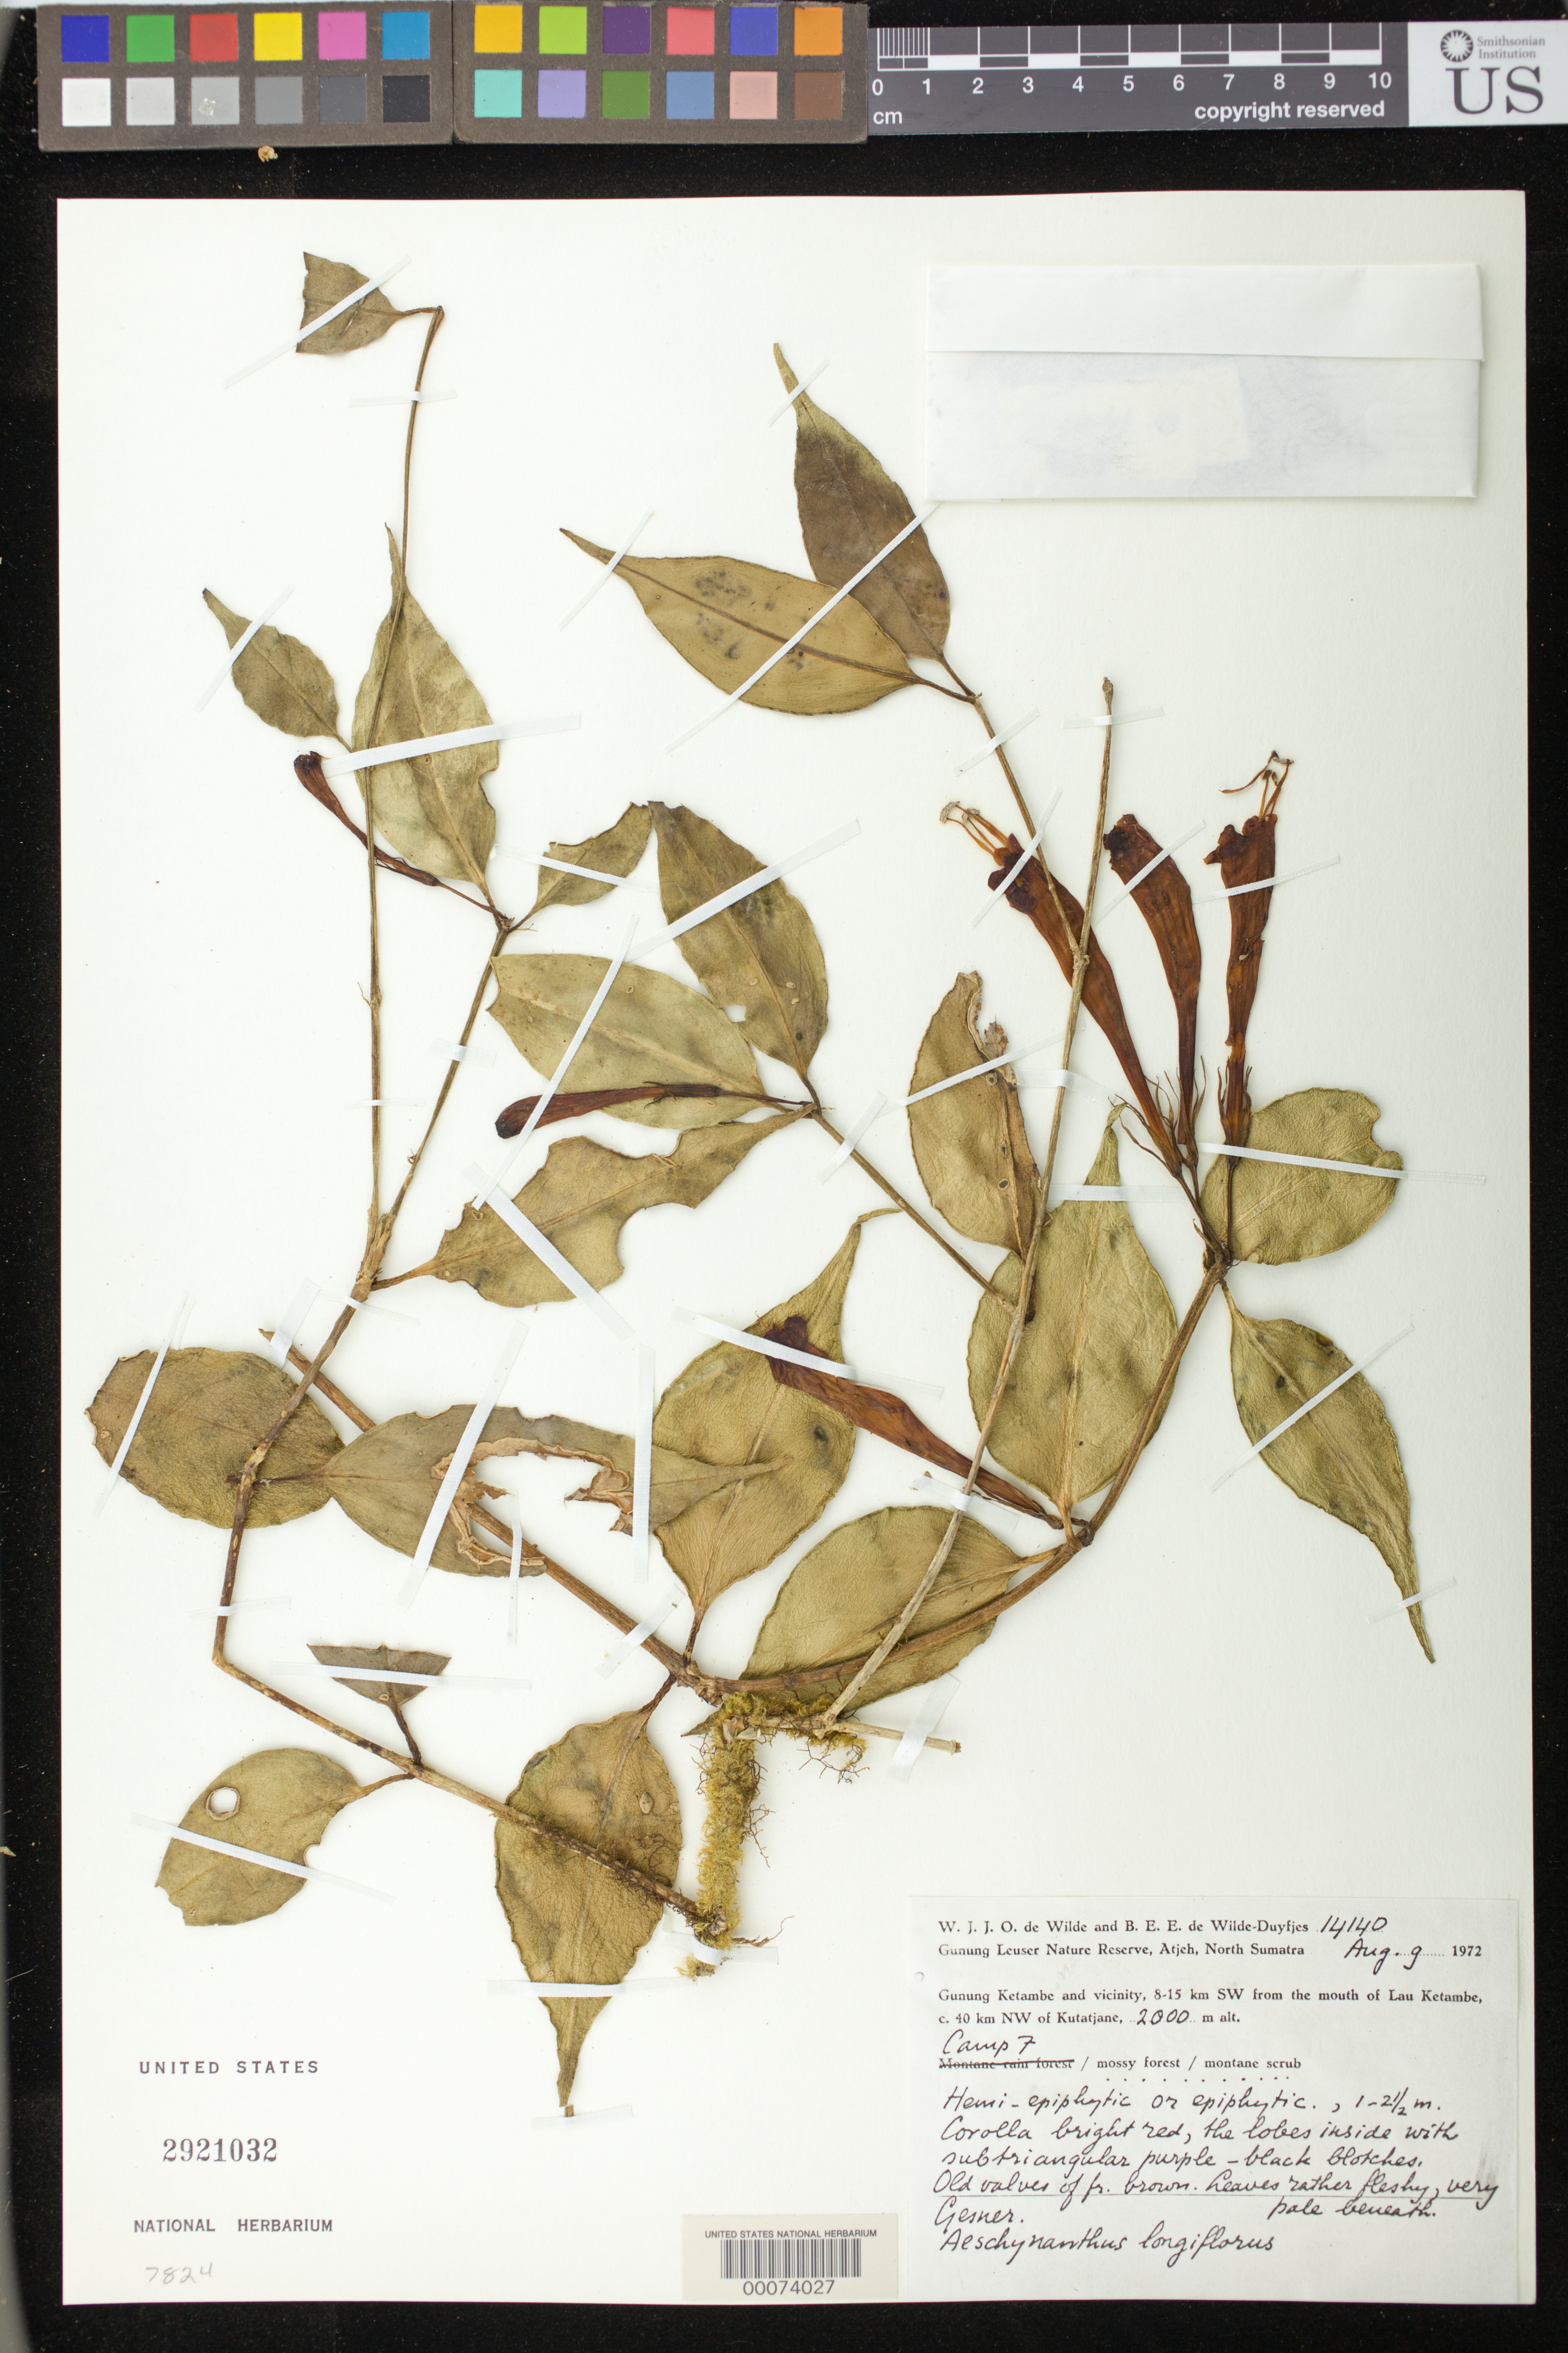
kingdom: Plantae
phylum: Tracheophyta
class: Magnoliopsida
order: Lamiales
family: Gesneriaceae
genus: Aeschynanthus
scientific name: Aeschynanthus longiflorus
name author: (Blume) A. DC.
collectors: B. E. de Wilde-Duyfjes & W. J. de Wilde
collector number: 14140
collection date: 1972-08-09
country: Indonesia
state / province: Sumatra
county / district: Sumatera Utara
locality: Gunung Leuser Nature Reserve, Atjeh, North Sumatra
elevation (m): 2000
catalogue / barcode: US 2921032